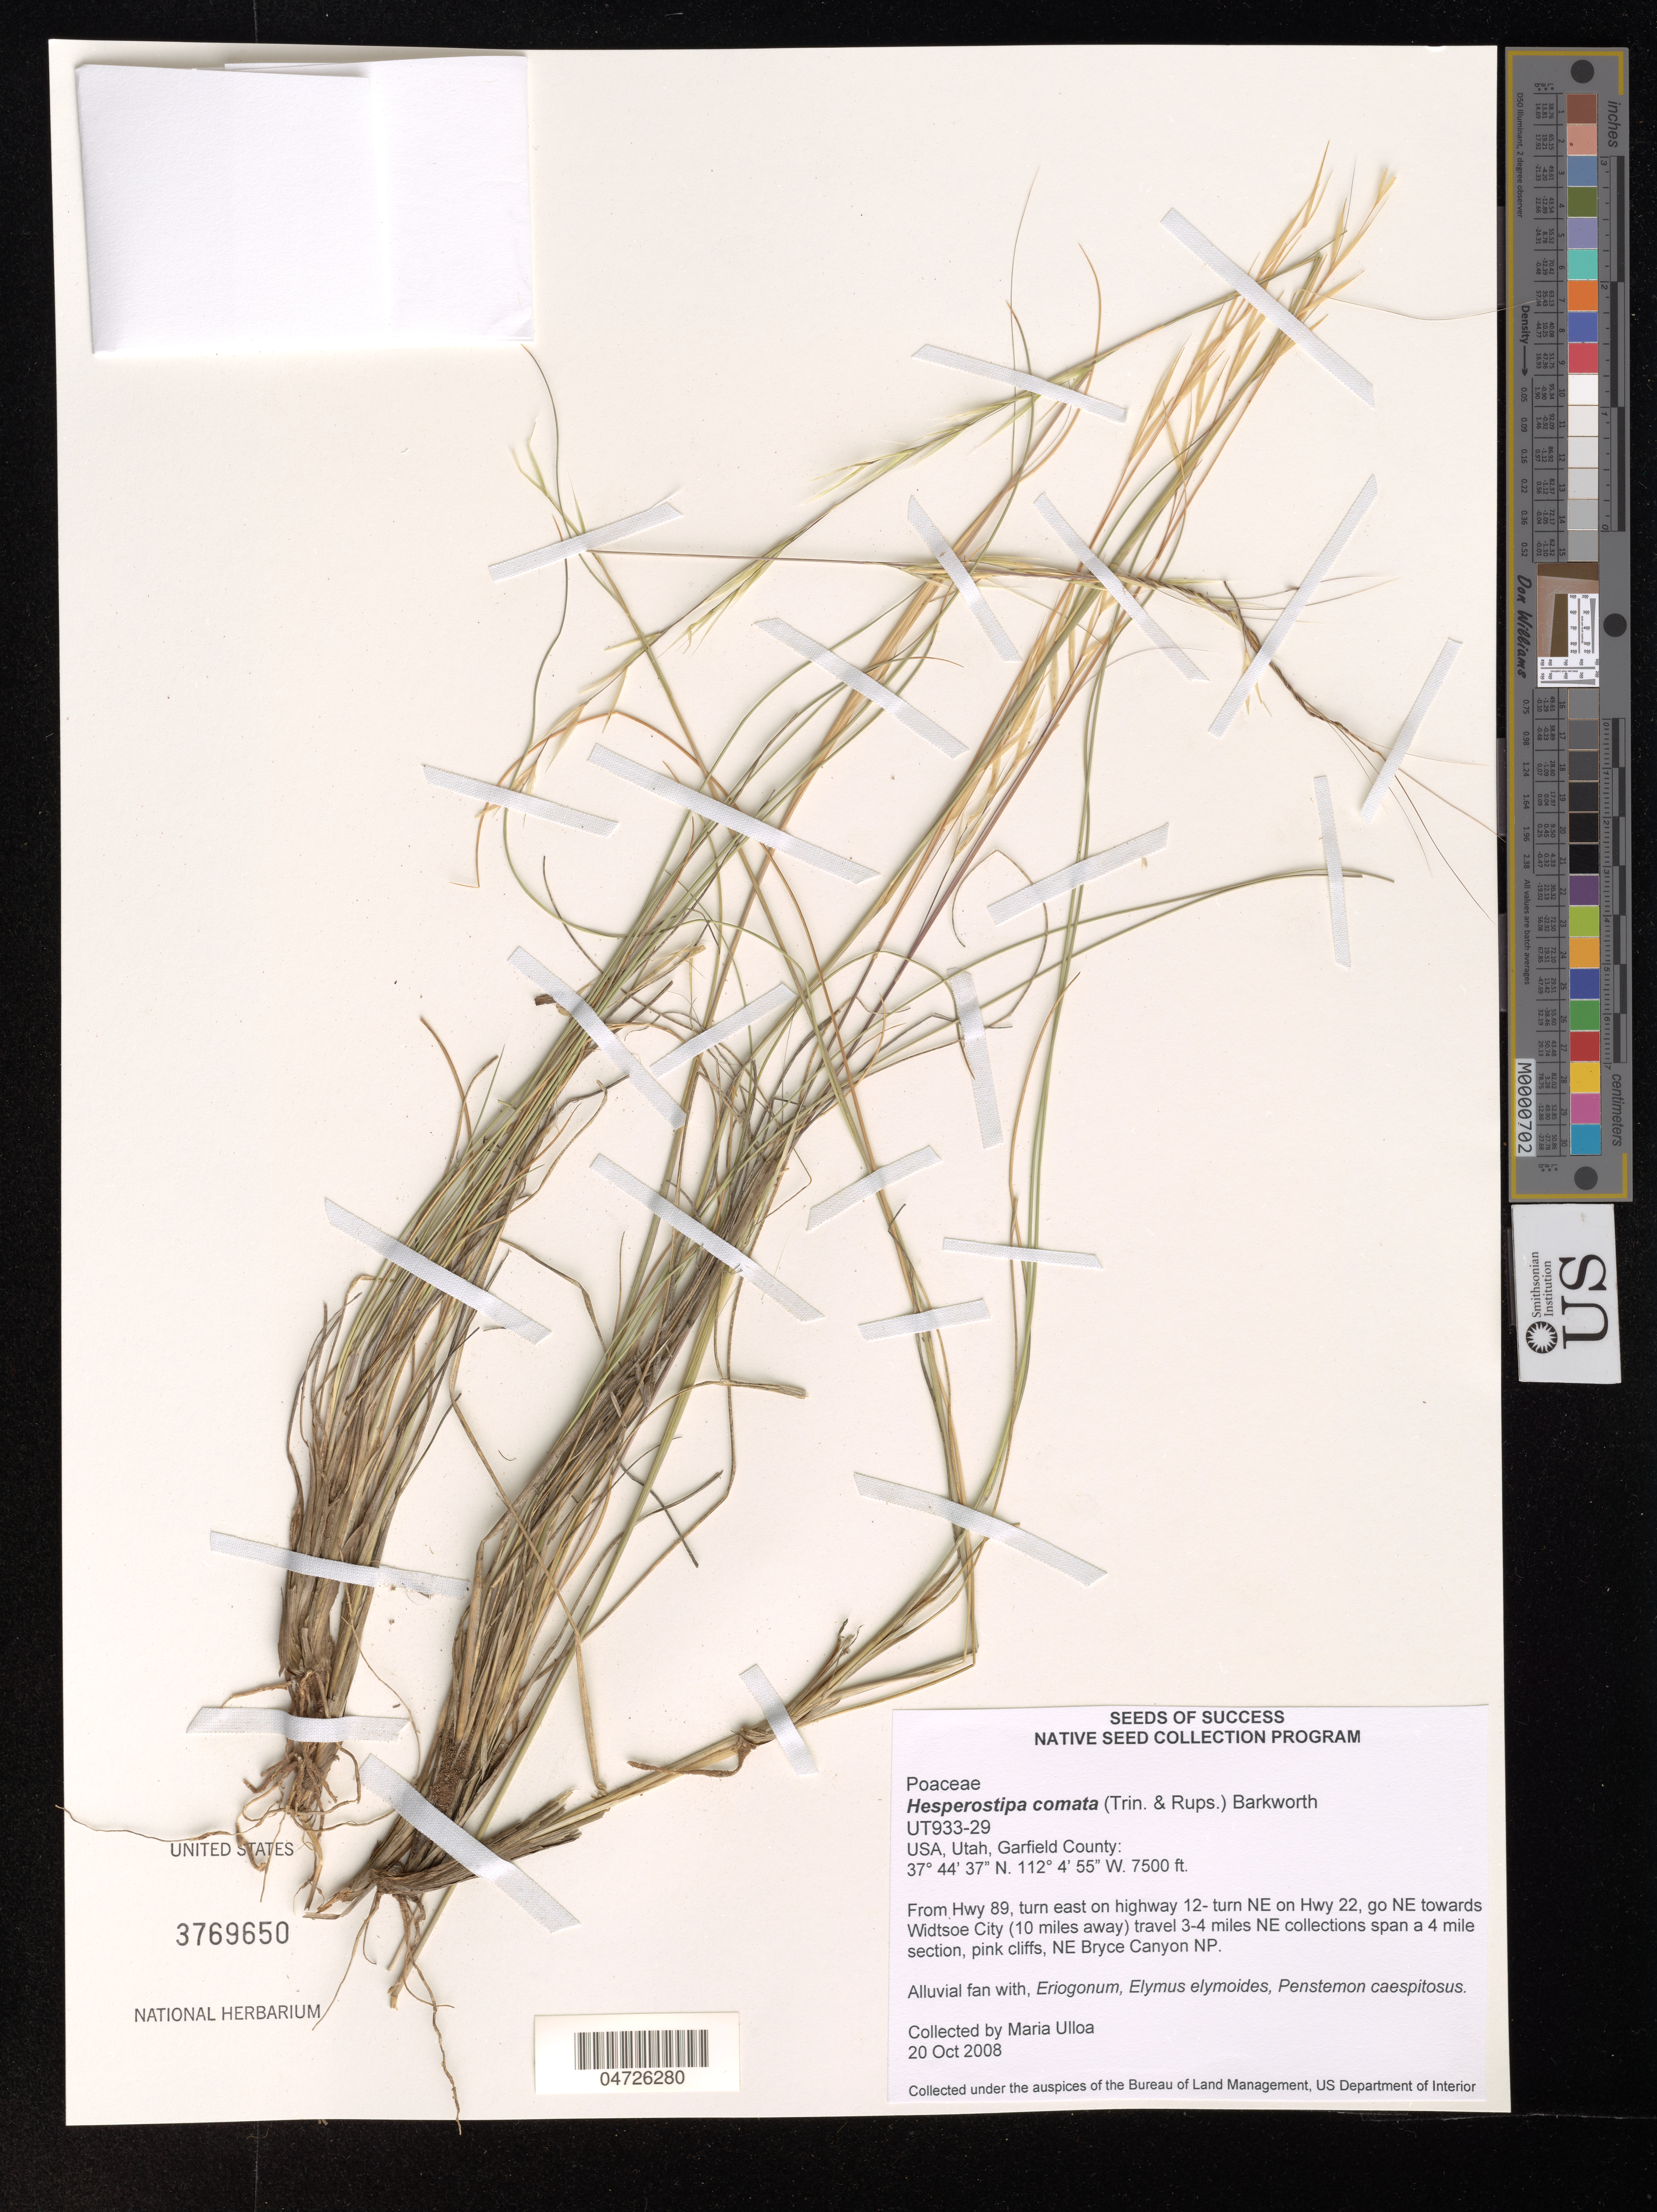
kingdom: Plantae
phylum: Tracheophyta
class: Liliopsida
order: Poales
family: Poaceae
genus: Hesperostipa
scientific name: Hesperostipa comata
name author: (Trin. & Rupr.) Barkworth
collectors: M. Ulloa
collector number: UT933-29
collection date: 2008-10-20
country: United States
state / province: Utah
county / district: Garfield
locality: Garfield County. From Hwy 89, turn east on highway 12- turn NE on Hwy 22, go NE towards Widtsoe City (10 miles away) travel 3-4 miles NE collections span a 4 mile section, pink cliffs, NE Bryce Canyon NP.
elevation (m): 2286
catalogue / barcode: US 3769650